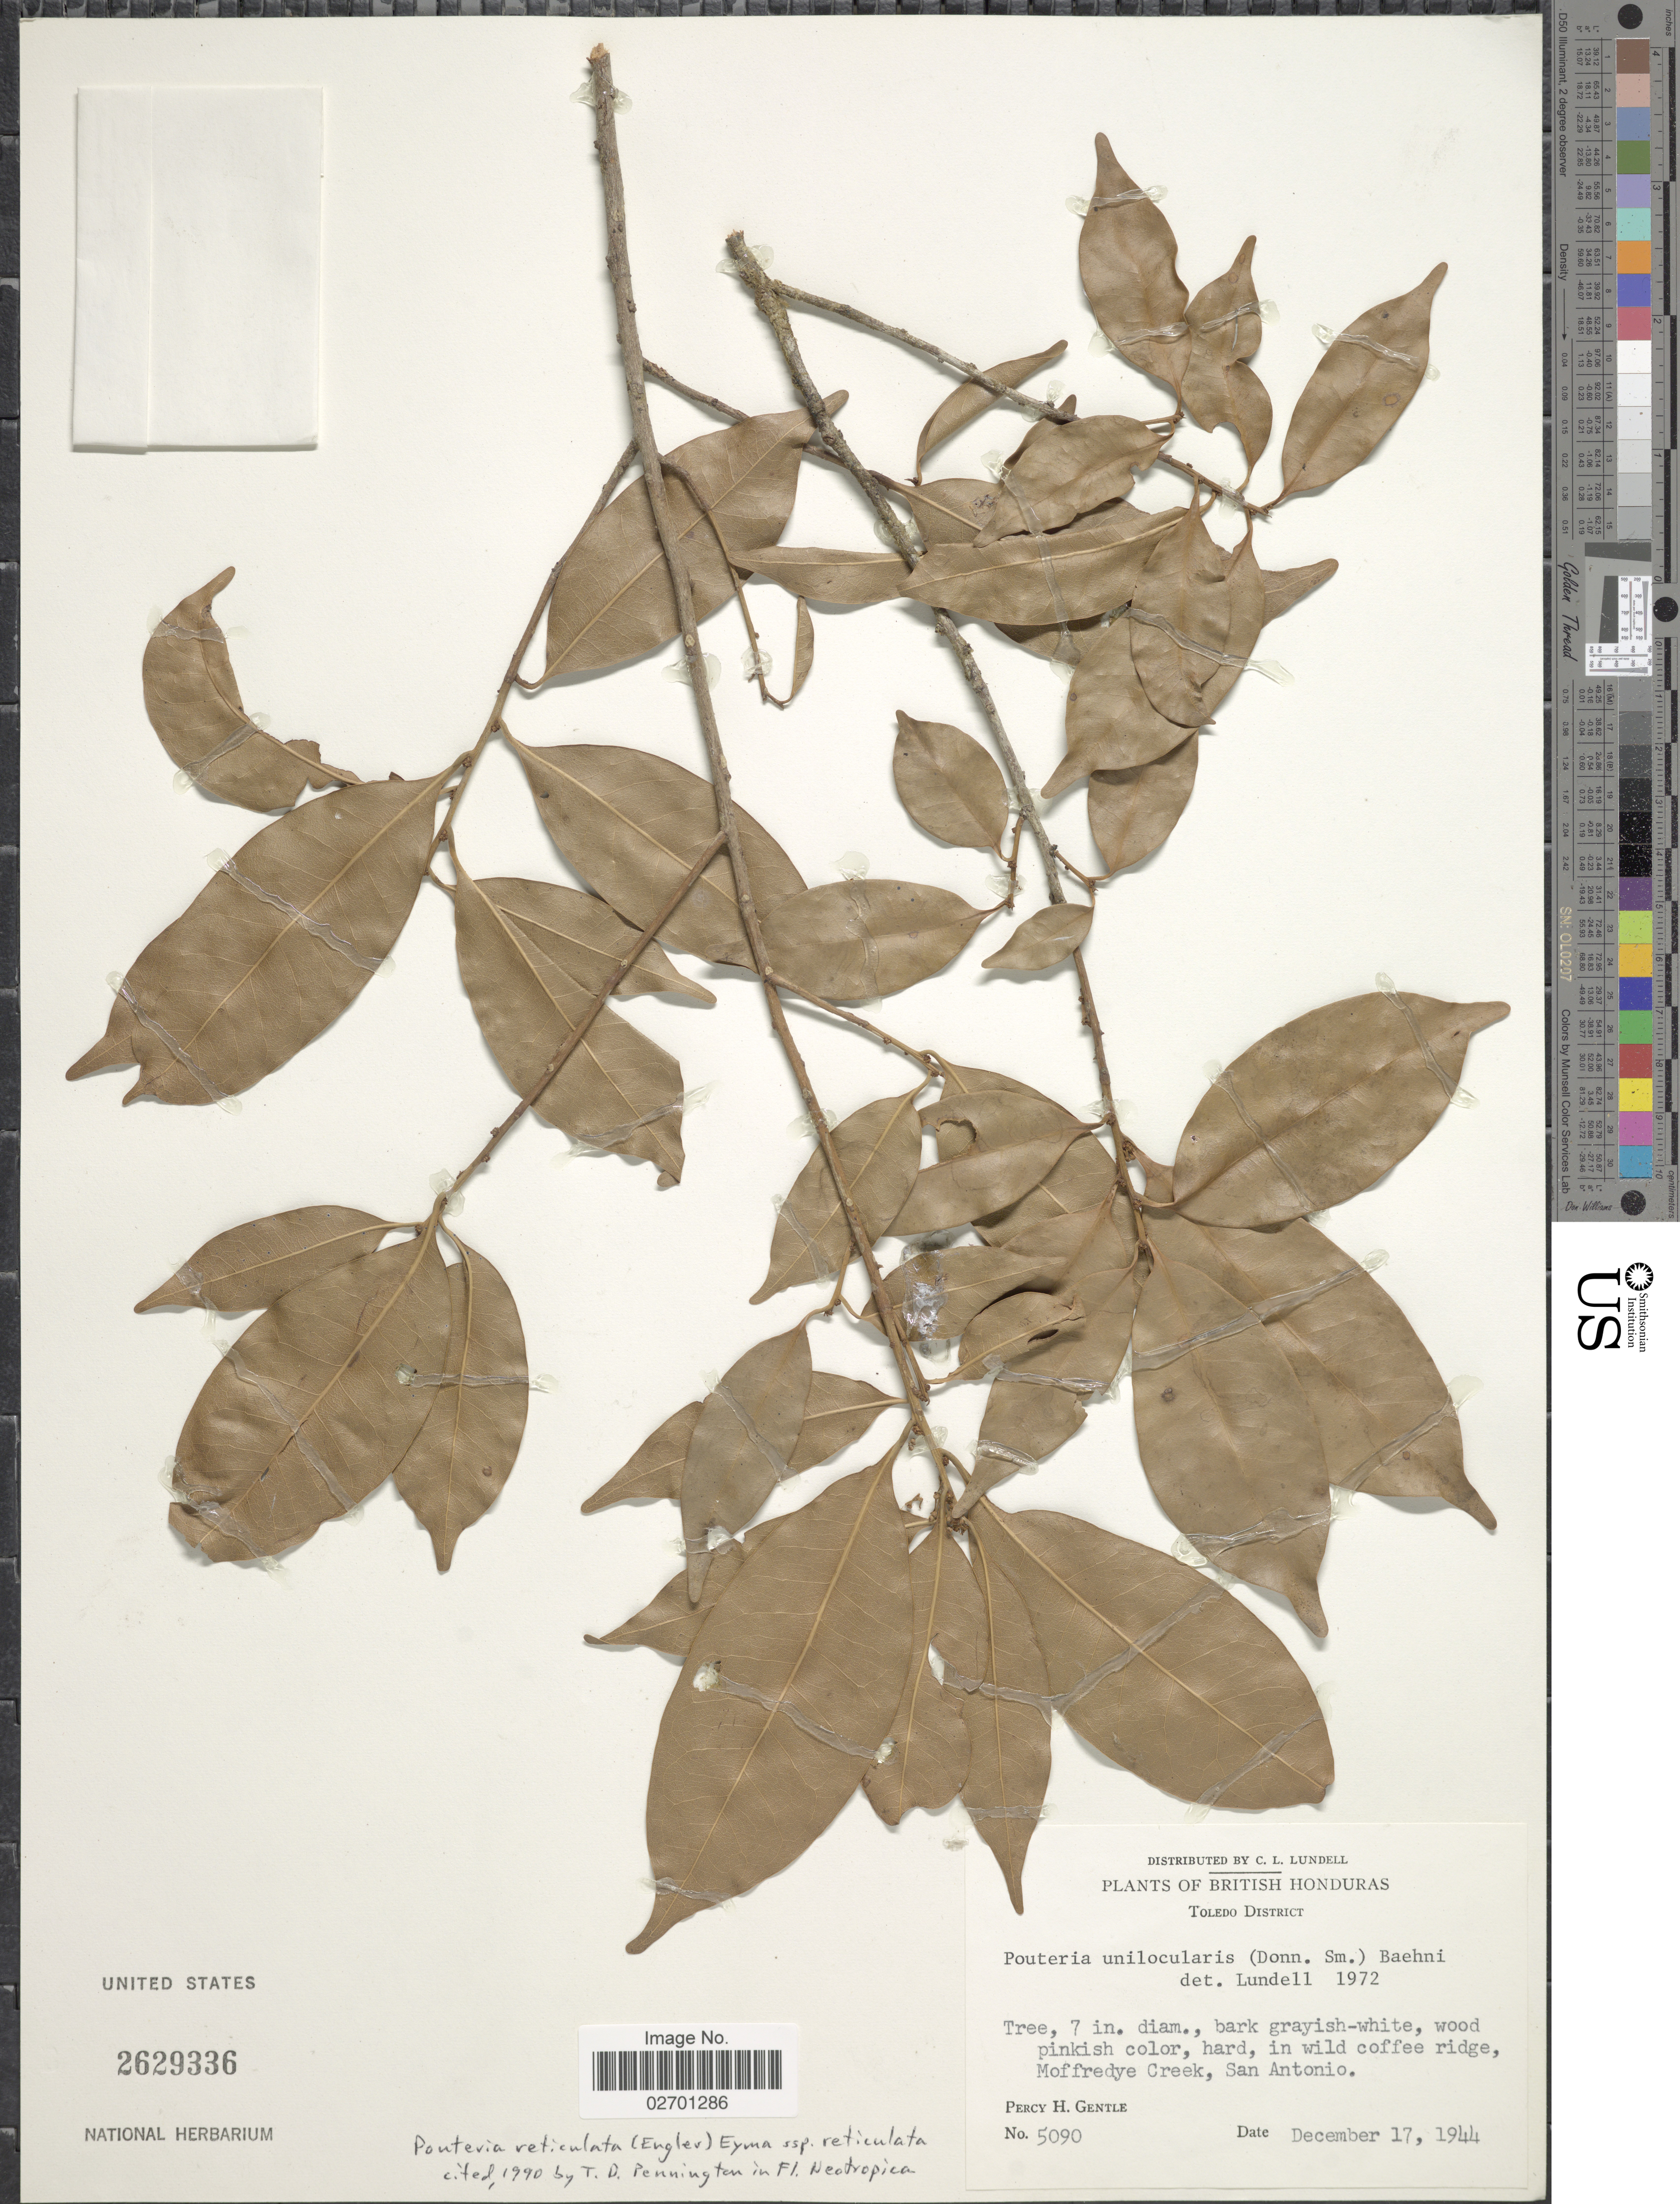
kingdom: Plantae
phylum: Tracheophyta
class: Magnoliopsida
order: Ericales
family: Sapotaceae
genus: Pouteria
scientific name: Pouteria reticulata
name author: (Engl.) Eyma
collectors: P. H. Gentle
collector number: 5090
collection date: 1944-12-17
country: Belize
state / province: Toledo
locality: British Honduras, in wild coffee ridge, Moffredye Creek, San Antonio.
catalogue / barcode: US 2629336